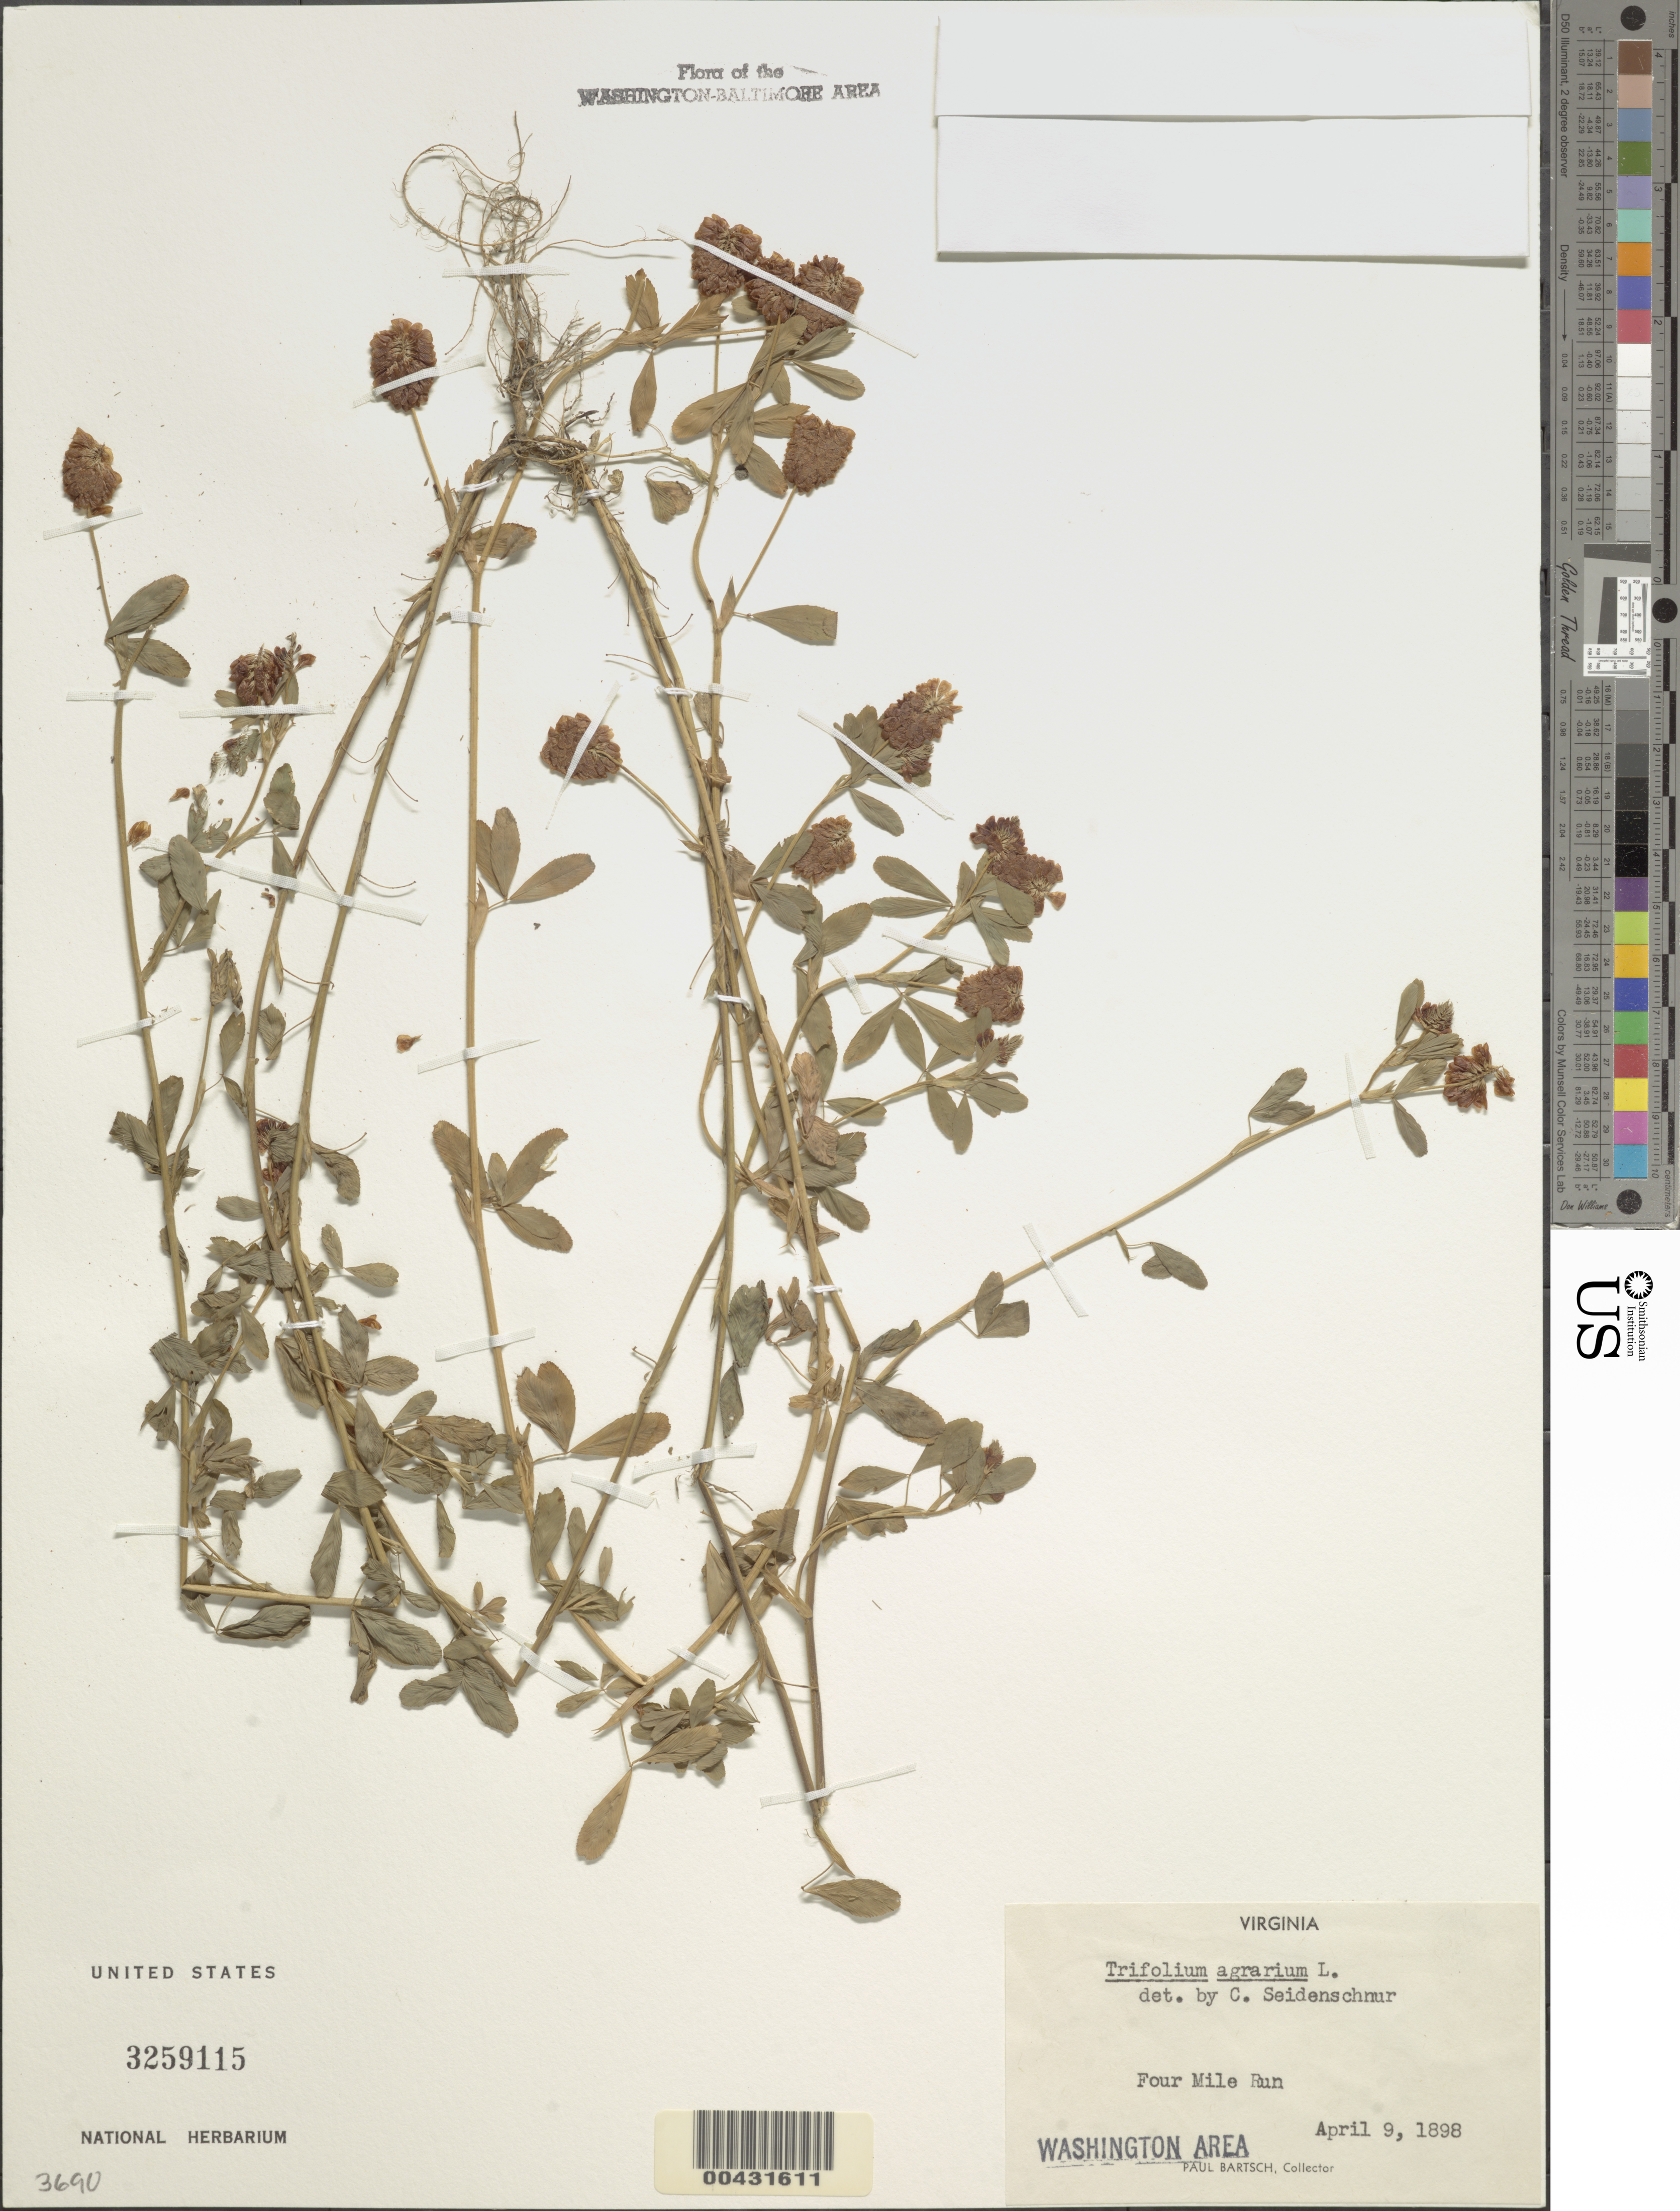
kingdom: Plantae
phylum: Tracheophyta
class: Magnoliopsida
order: Fabales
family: Fabaceae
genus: Trifolium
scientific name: Trifolium aureum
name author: Pollich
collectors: P. Bartsch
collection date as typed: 09 Apr 1898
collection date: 1898-04-09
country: United States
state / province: Virginia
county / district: Arlington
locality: Four Mile Run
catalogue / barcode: US 3259115